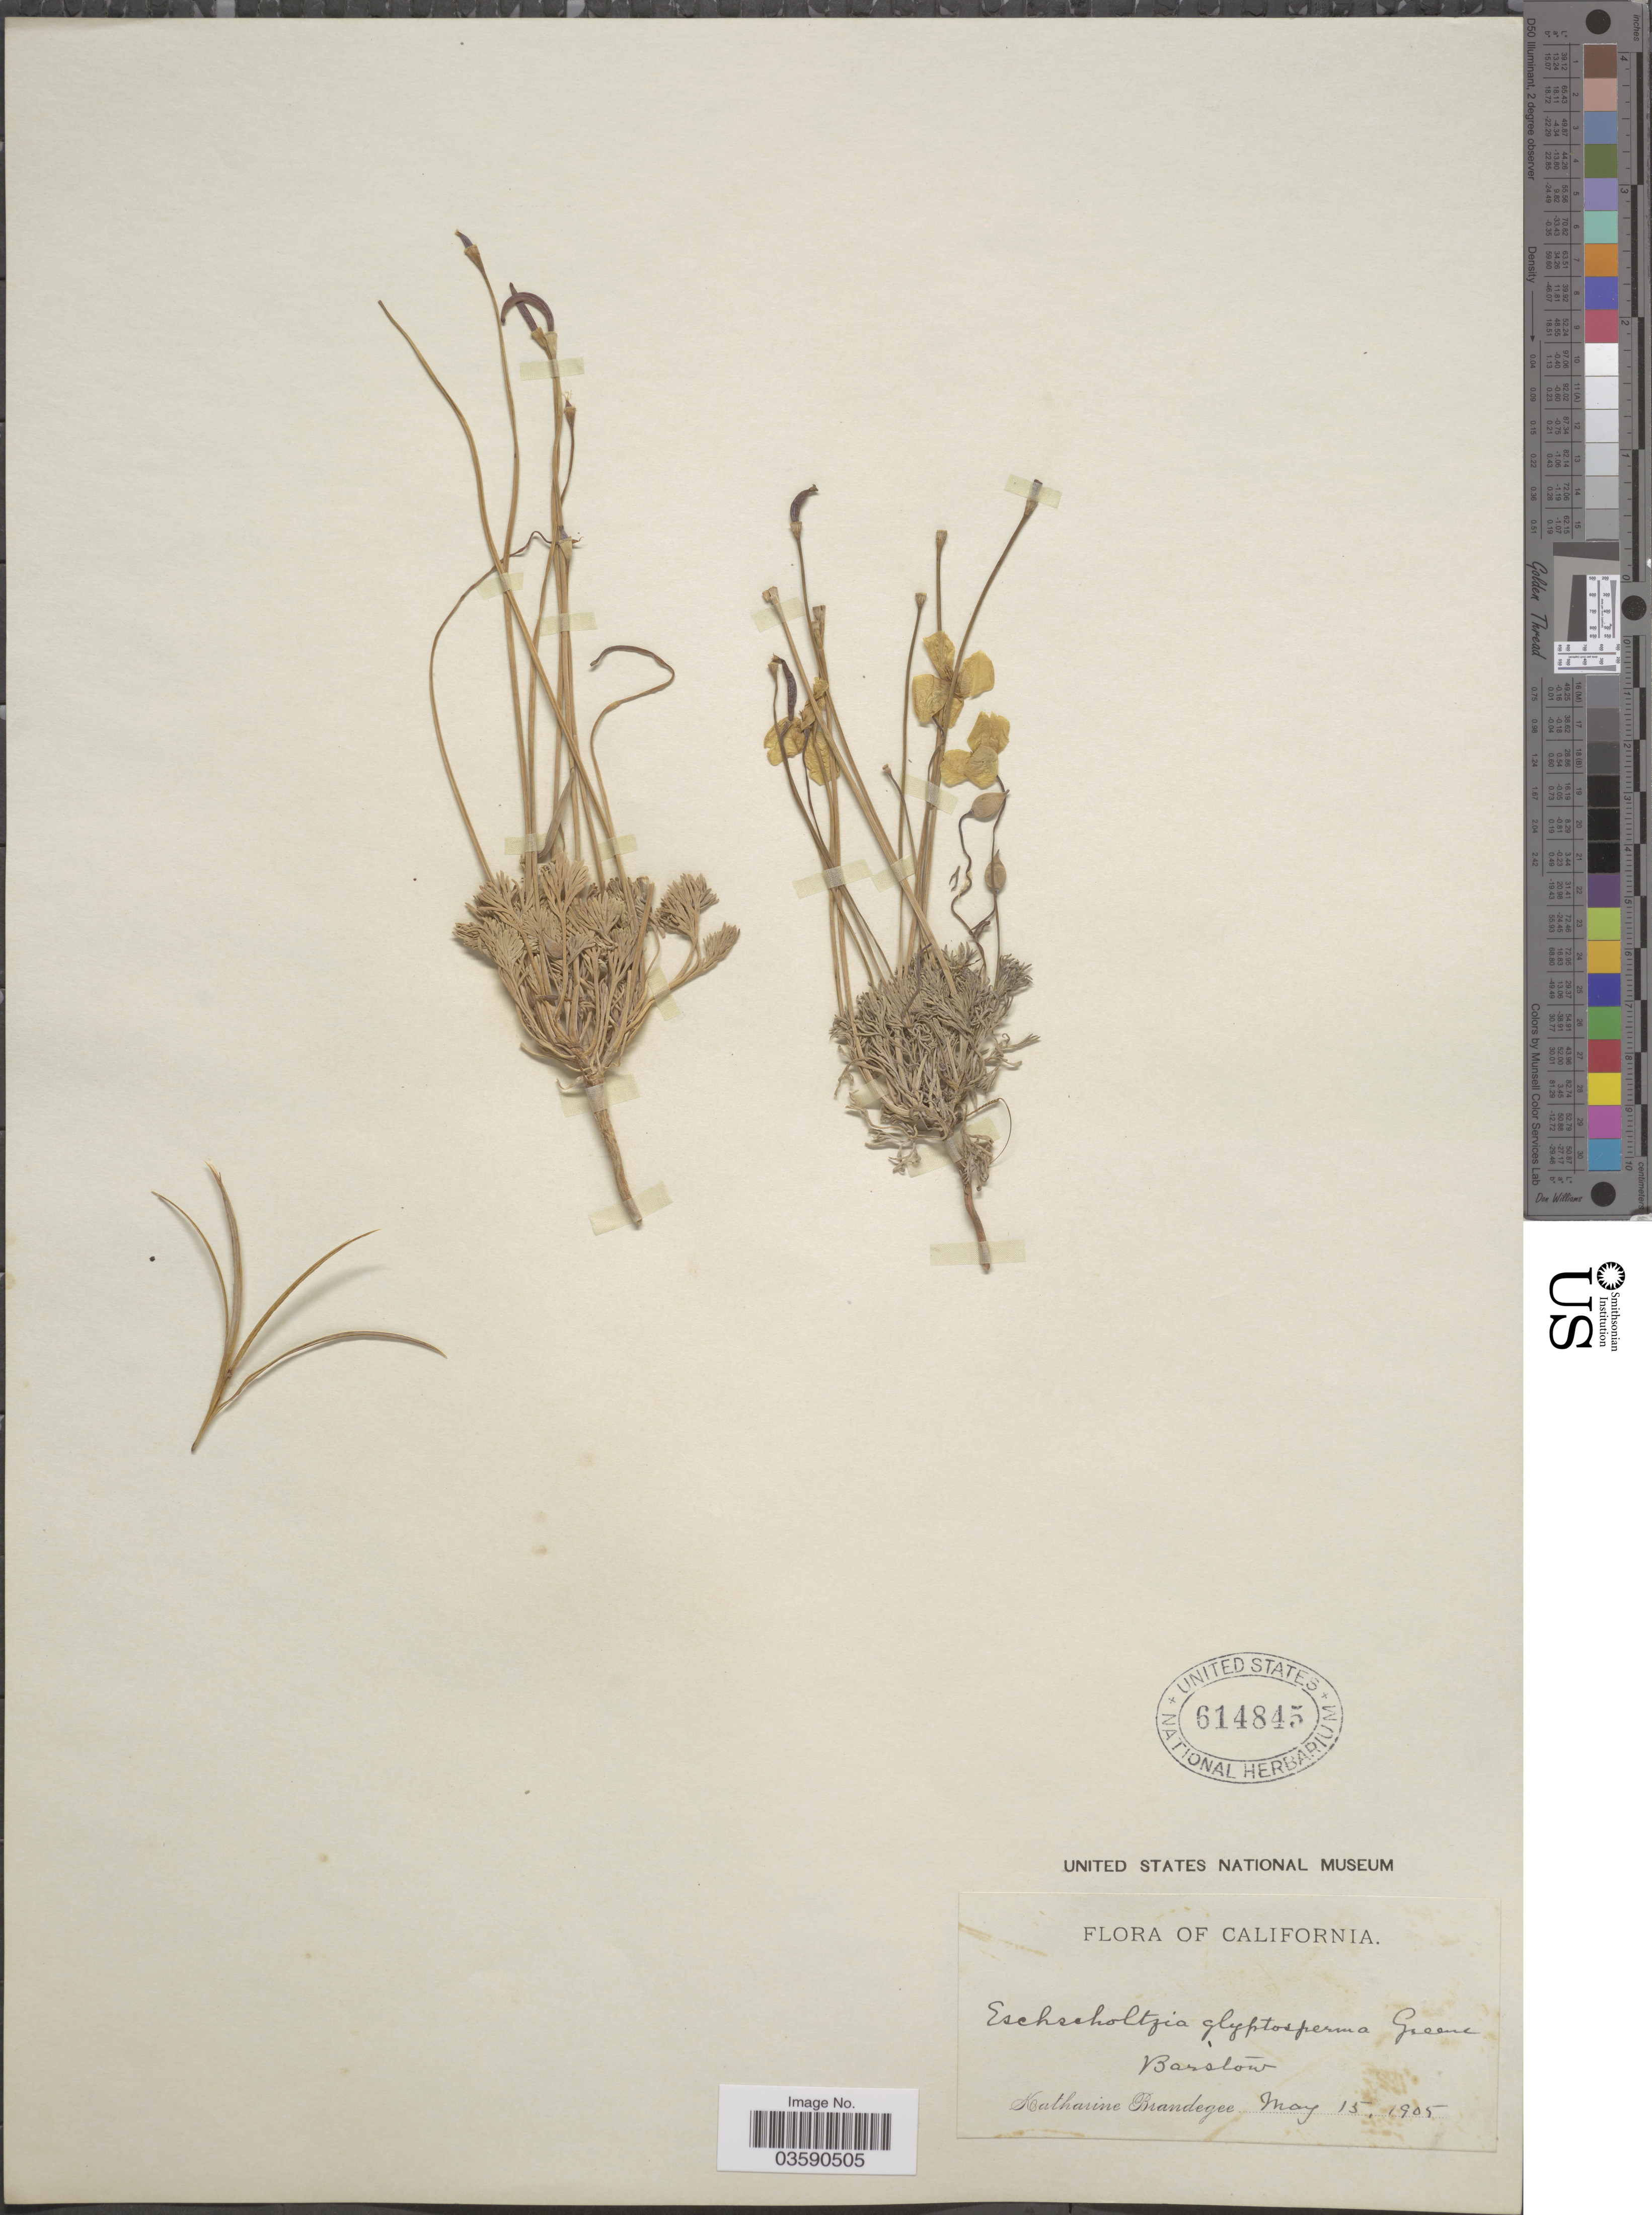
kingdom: Plantae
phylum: Tracheophyta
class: Magnoliopsida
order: Ranunculales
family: Papaveraceae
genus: Eschscholzia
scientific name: Eschscholzia glyptosperma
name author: Greene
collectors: M. K. Brandegee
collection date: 1905-05-15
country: United States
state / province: California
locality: Barslow.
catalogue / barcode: US 614845